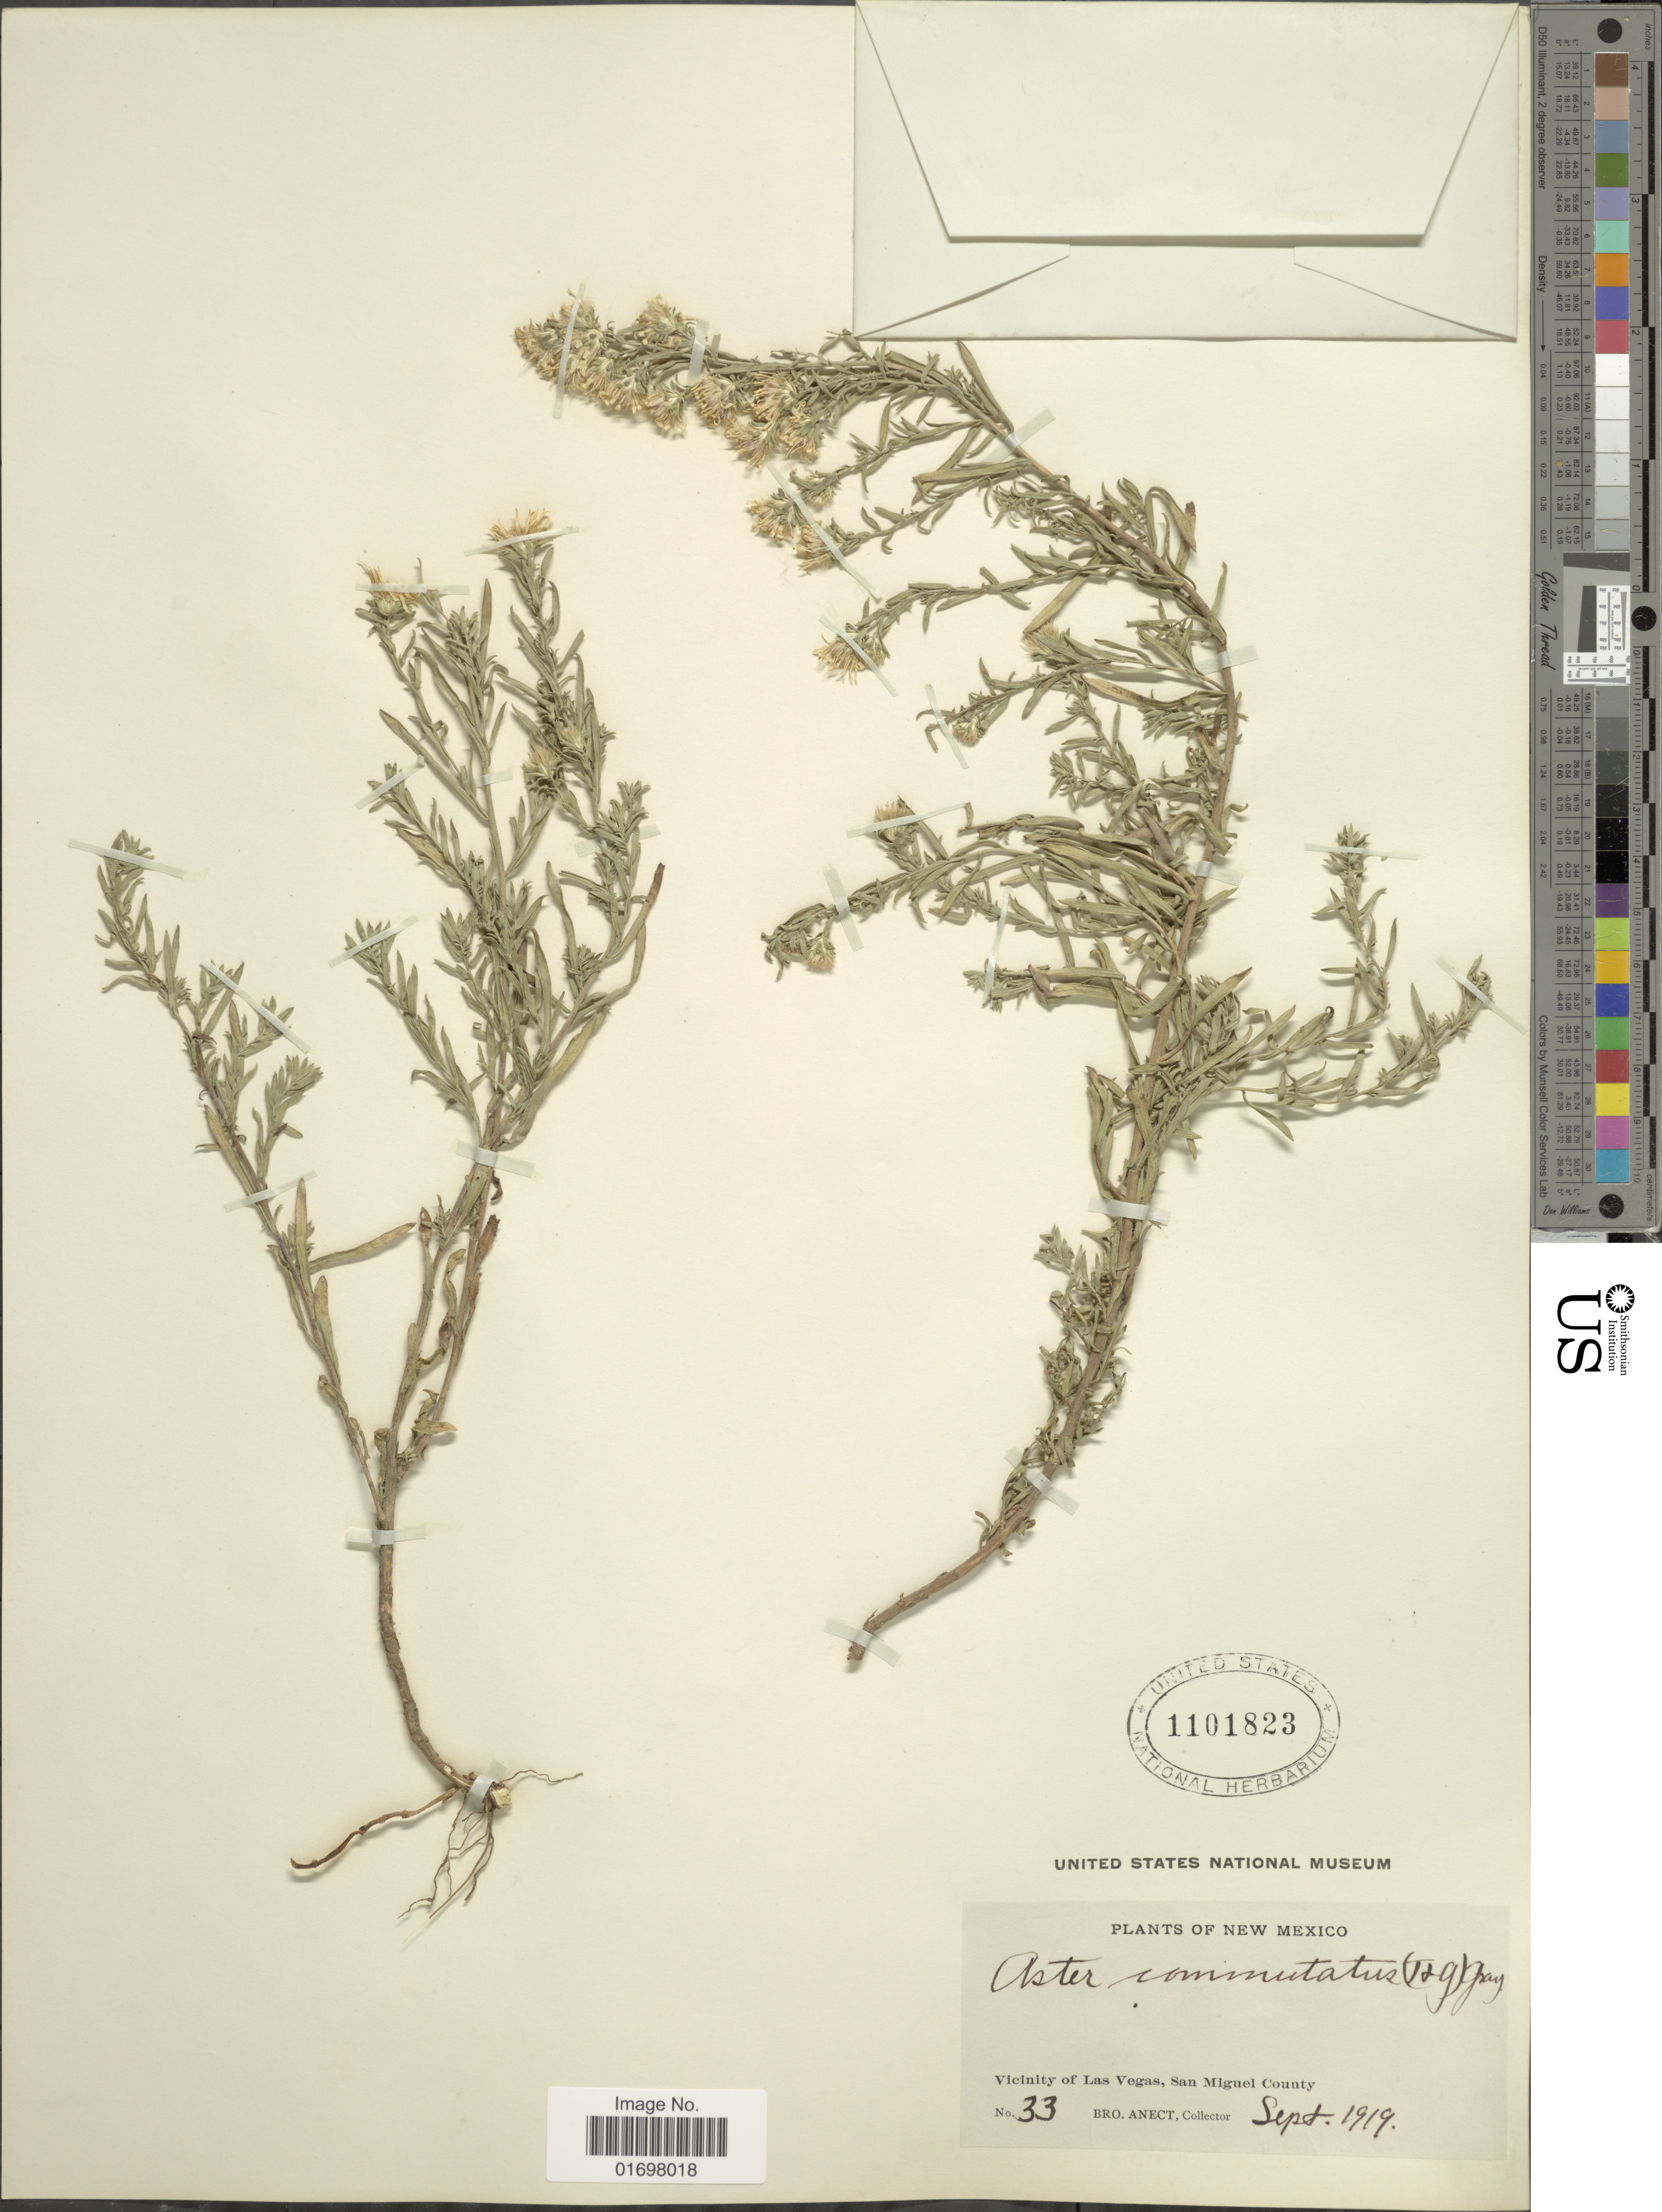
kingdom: Plantae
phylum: Tracheophyta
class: Magnoliopsida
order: Asterales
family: Asteraceae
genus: Symphyotrichum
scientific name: Symphyotrichum falcatum var. commutatum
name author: (Torr. & A. Gray) G.L. Nesom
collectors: B. Anect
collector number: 33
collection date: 1919-09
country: United States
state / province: New Mexico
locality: Vicinity of Las Vegas, San Miguel County,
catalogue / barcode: US 1101823